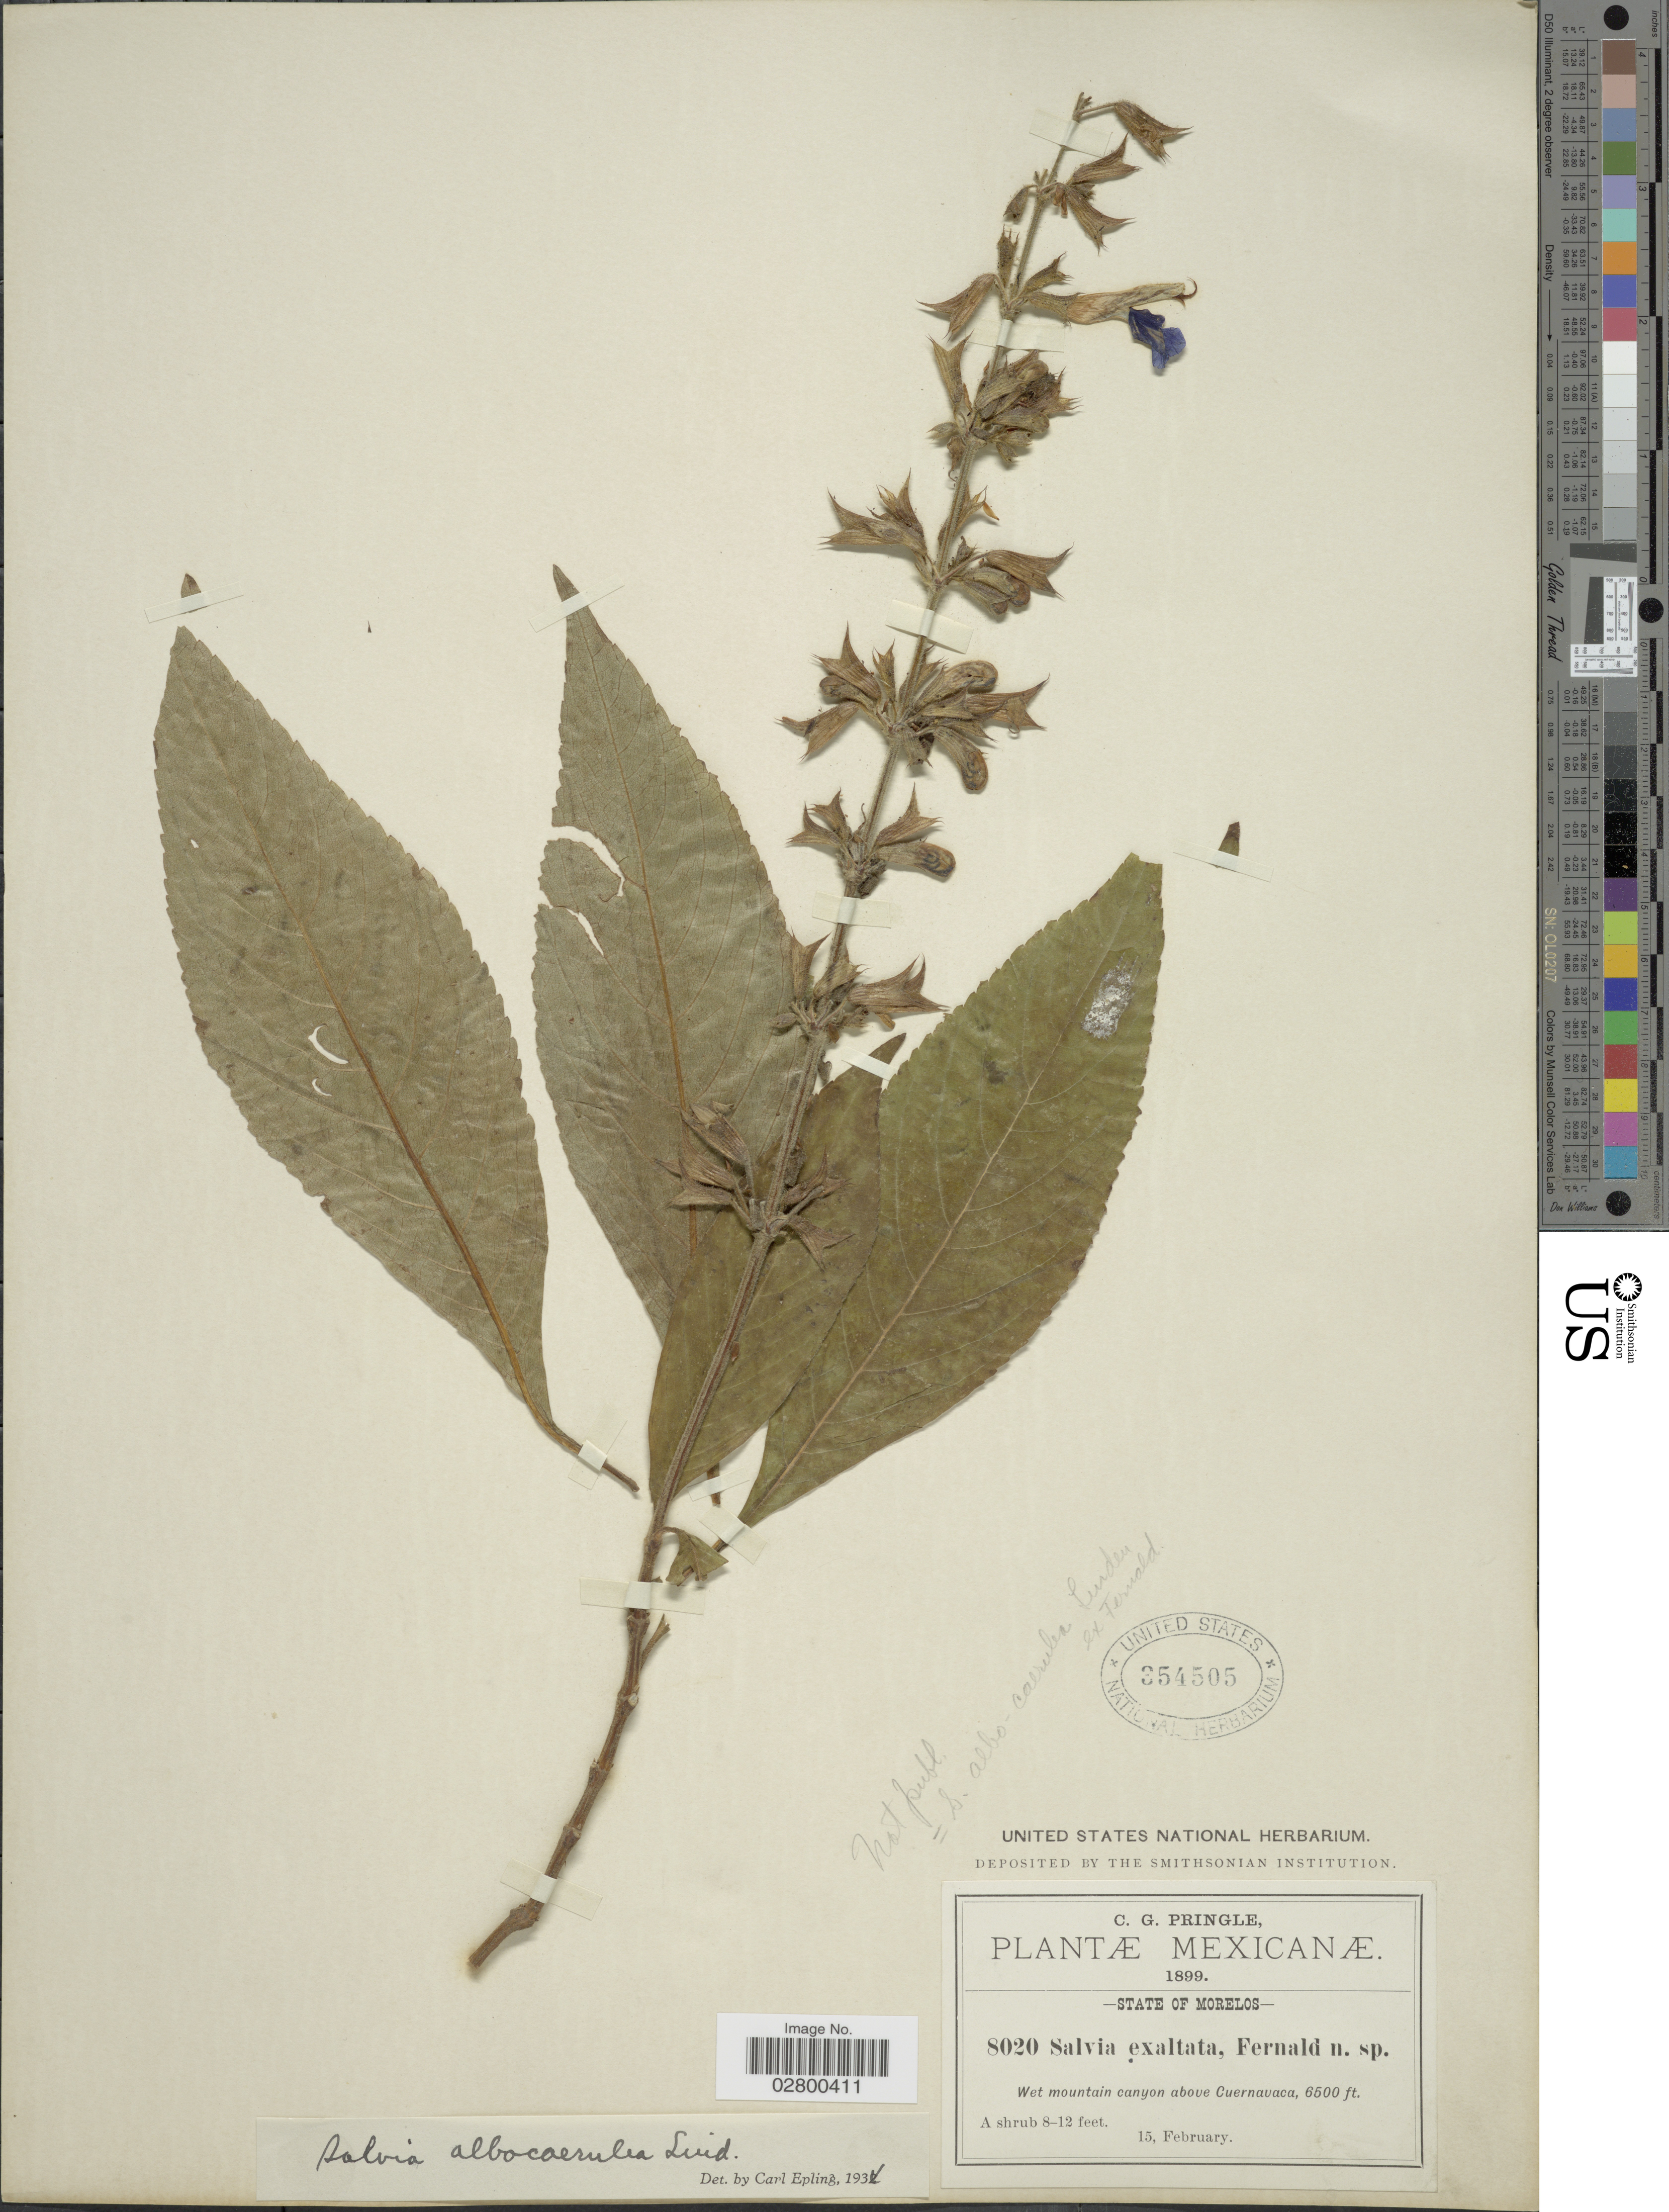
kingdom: Plantae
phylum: Tracheophyta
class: Magnoliopsida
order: Lamiales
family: Lamiaceae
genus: Salvia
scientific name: Salvia albocaerulea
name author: Linden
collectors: C. G. Pringle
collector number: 8020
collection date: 1899-02-15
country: Mexico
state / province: Morelos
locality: State of Morelos, Wet mountain canyon above Cuernavaca.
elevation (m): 1981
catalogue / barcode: US 354505